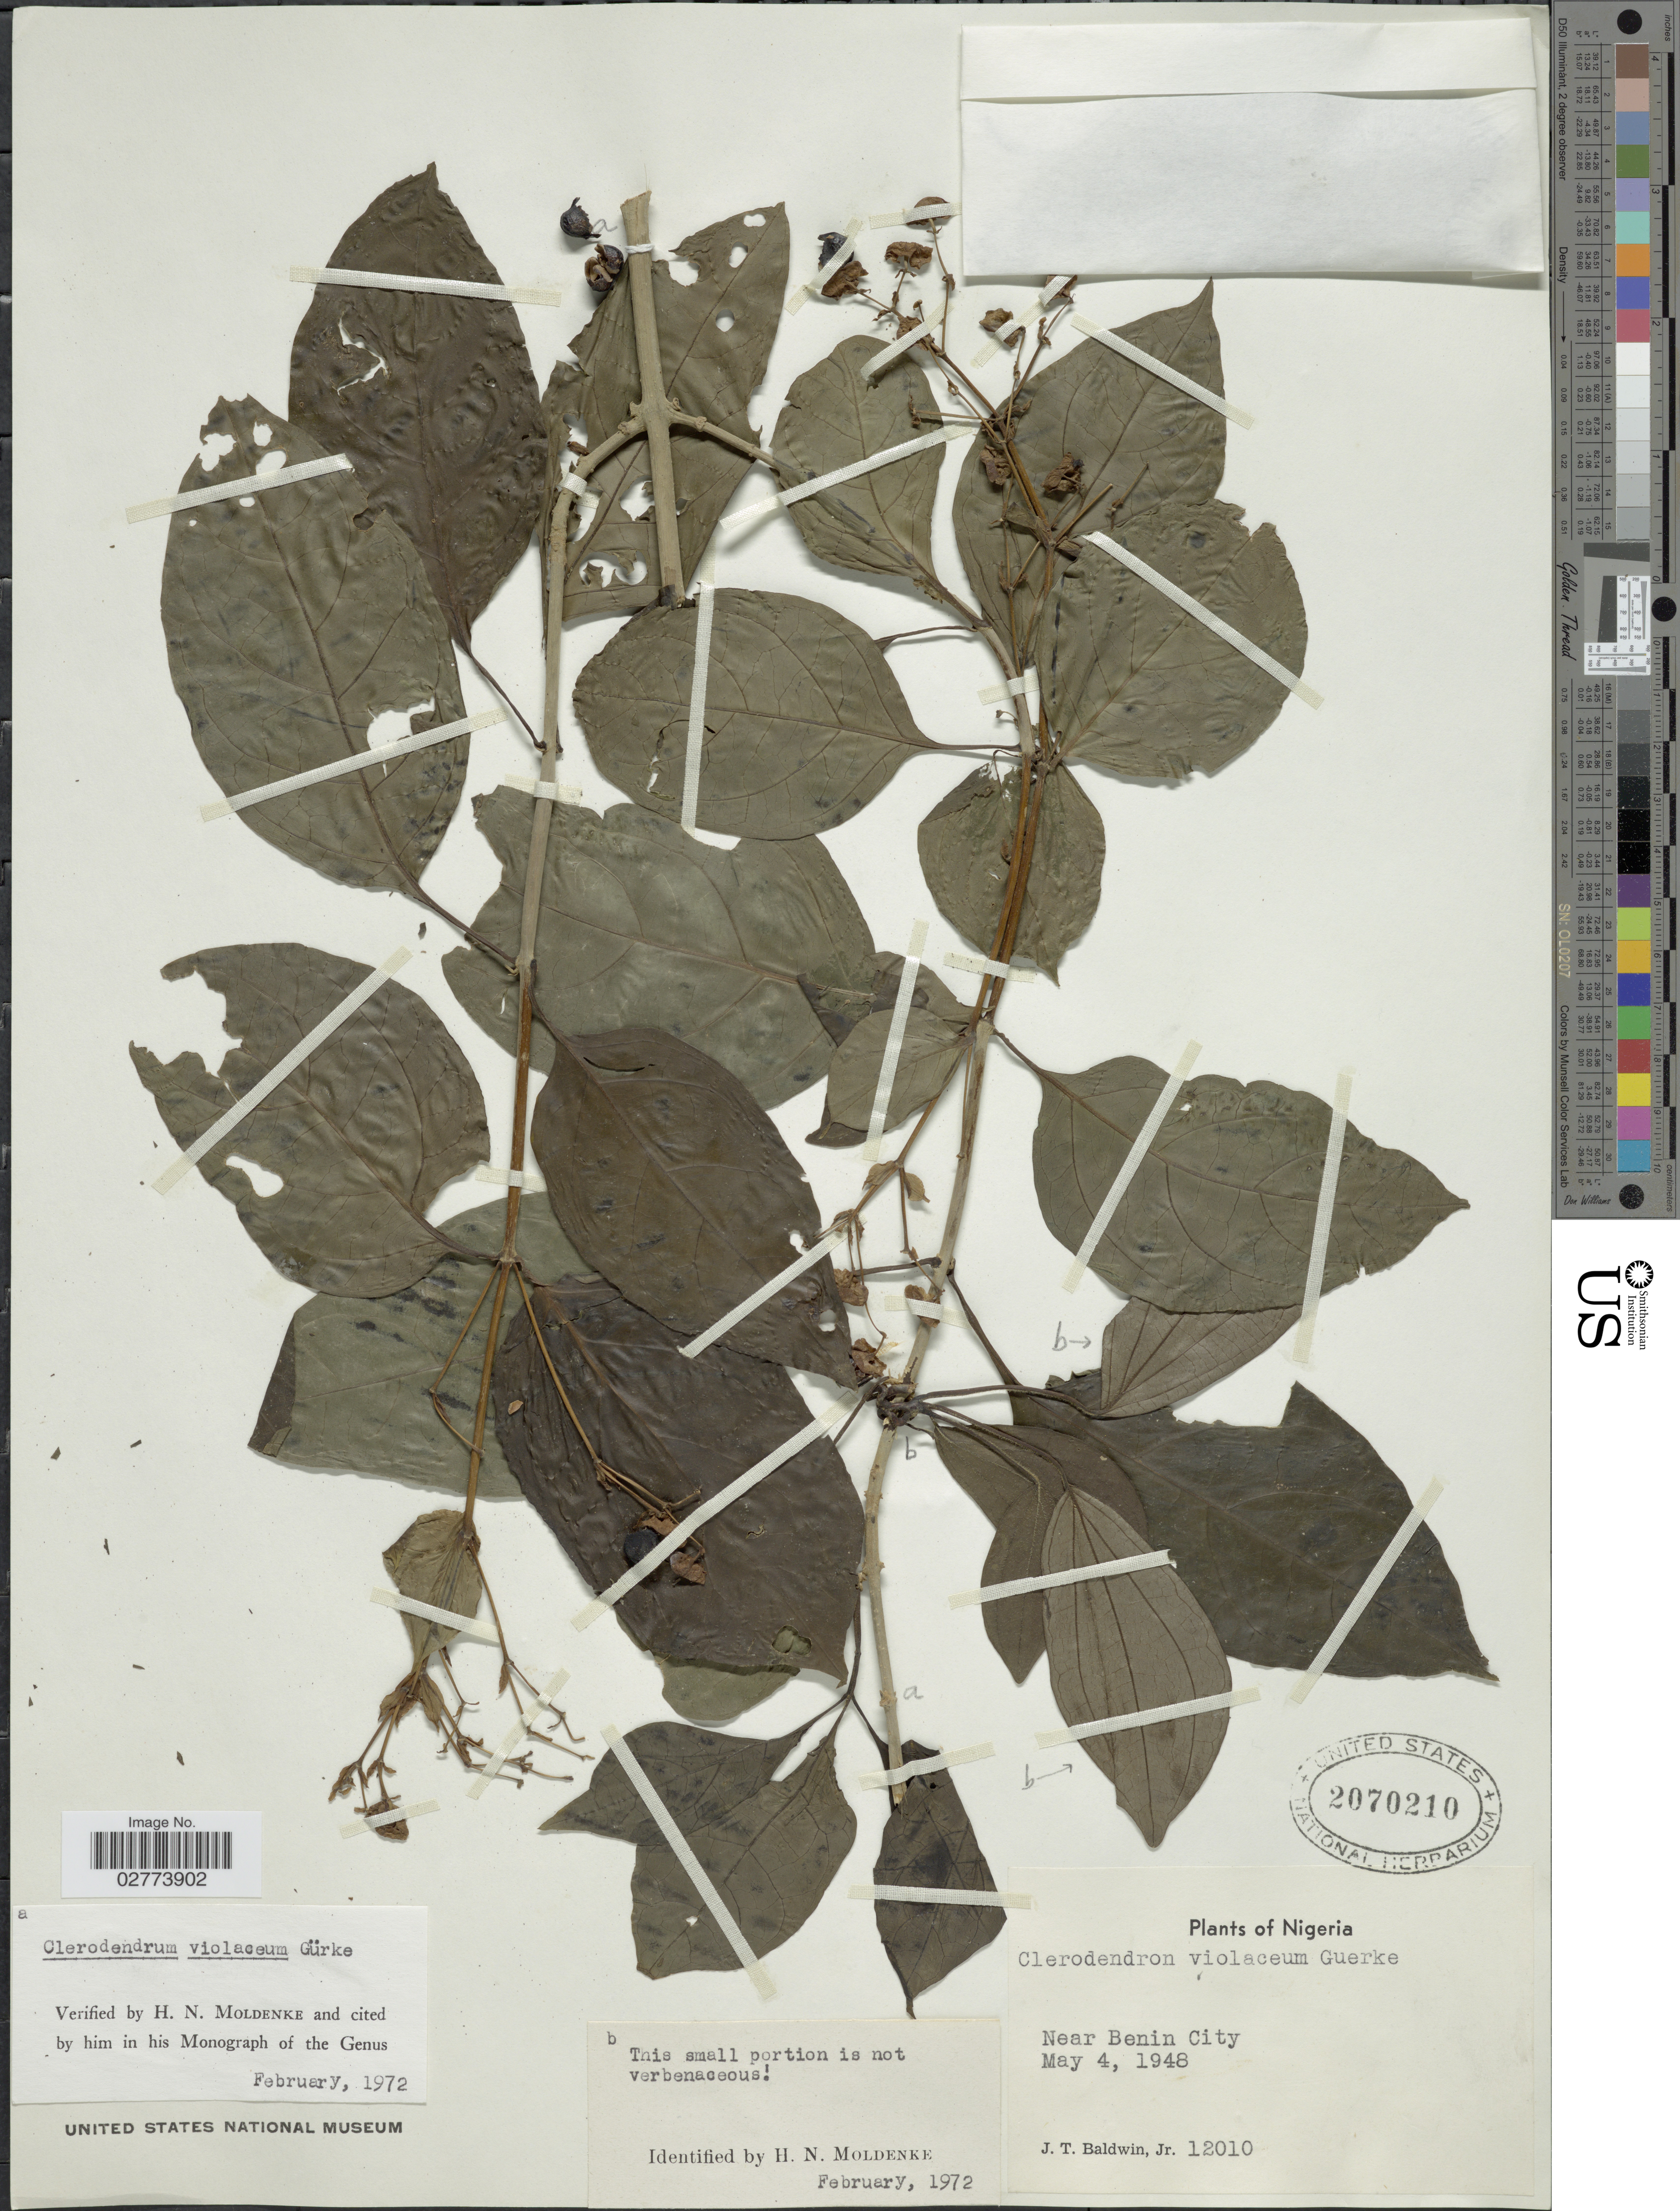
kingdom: Plantae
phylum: Tracheophyta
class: Magnoliopsida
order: Lamiales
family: Lamiaceae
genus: Clerodendrum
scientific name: Clerodendrum violaceum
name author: Gürke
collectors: J. T. Baldwin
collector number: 12010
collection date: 1948-05-04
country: Nigeria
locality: Near Benin City.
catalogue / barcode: US 2070210